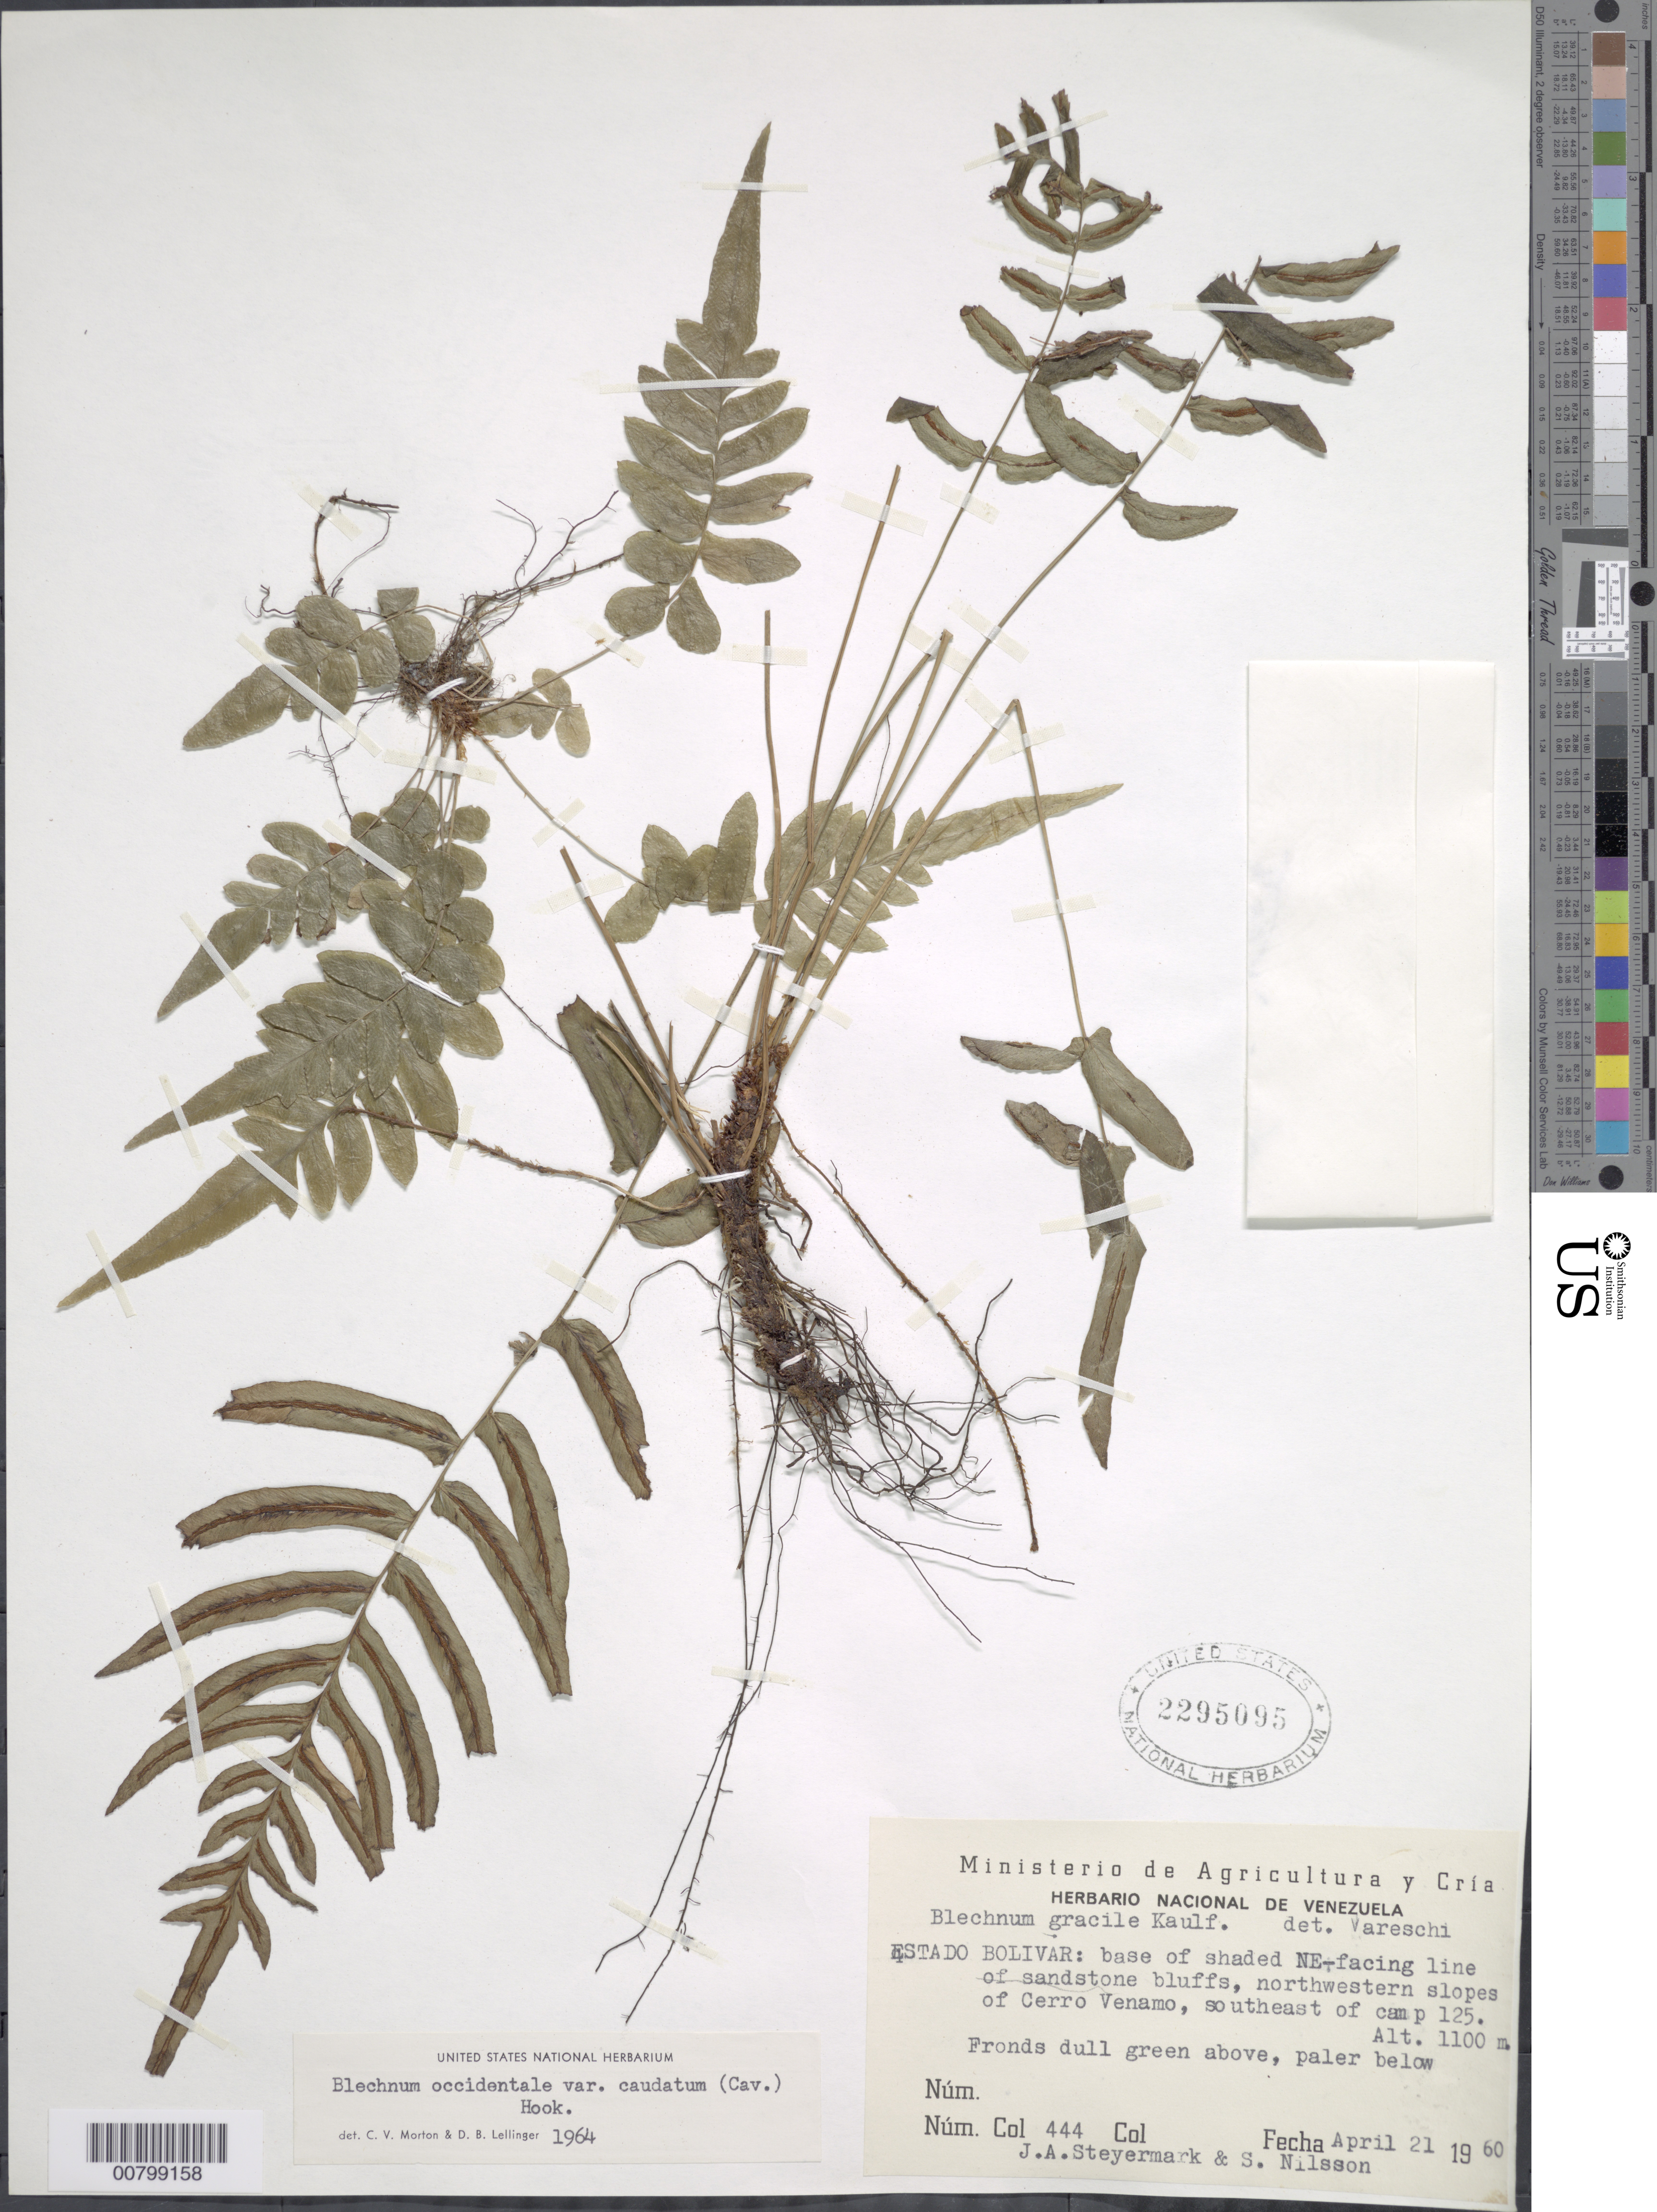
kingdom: Plantae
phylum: Tracheophyta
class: Polypodiopsida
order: Polypodiales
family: Blechnaceae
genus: Blechnum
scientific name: Blechnum caudatum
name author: Cav.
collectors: J. Steyermark & S. Nilsson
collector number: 60 444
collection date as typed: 20-Apr-60 to 22-Apr-60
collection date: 1960-04-20/1960-04-22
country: Venezuela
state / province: Bolívar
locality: Cerro Venamo, NW slopes, SE of campamento 125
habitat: Shaded NE-facing sandstone bluffs, NW slopes of cerro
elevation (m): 1100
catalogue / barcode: US 2295095